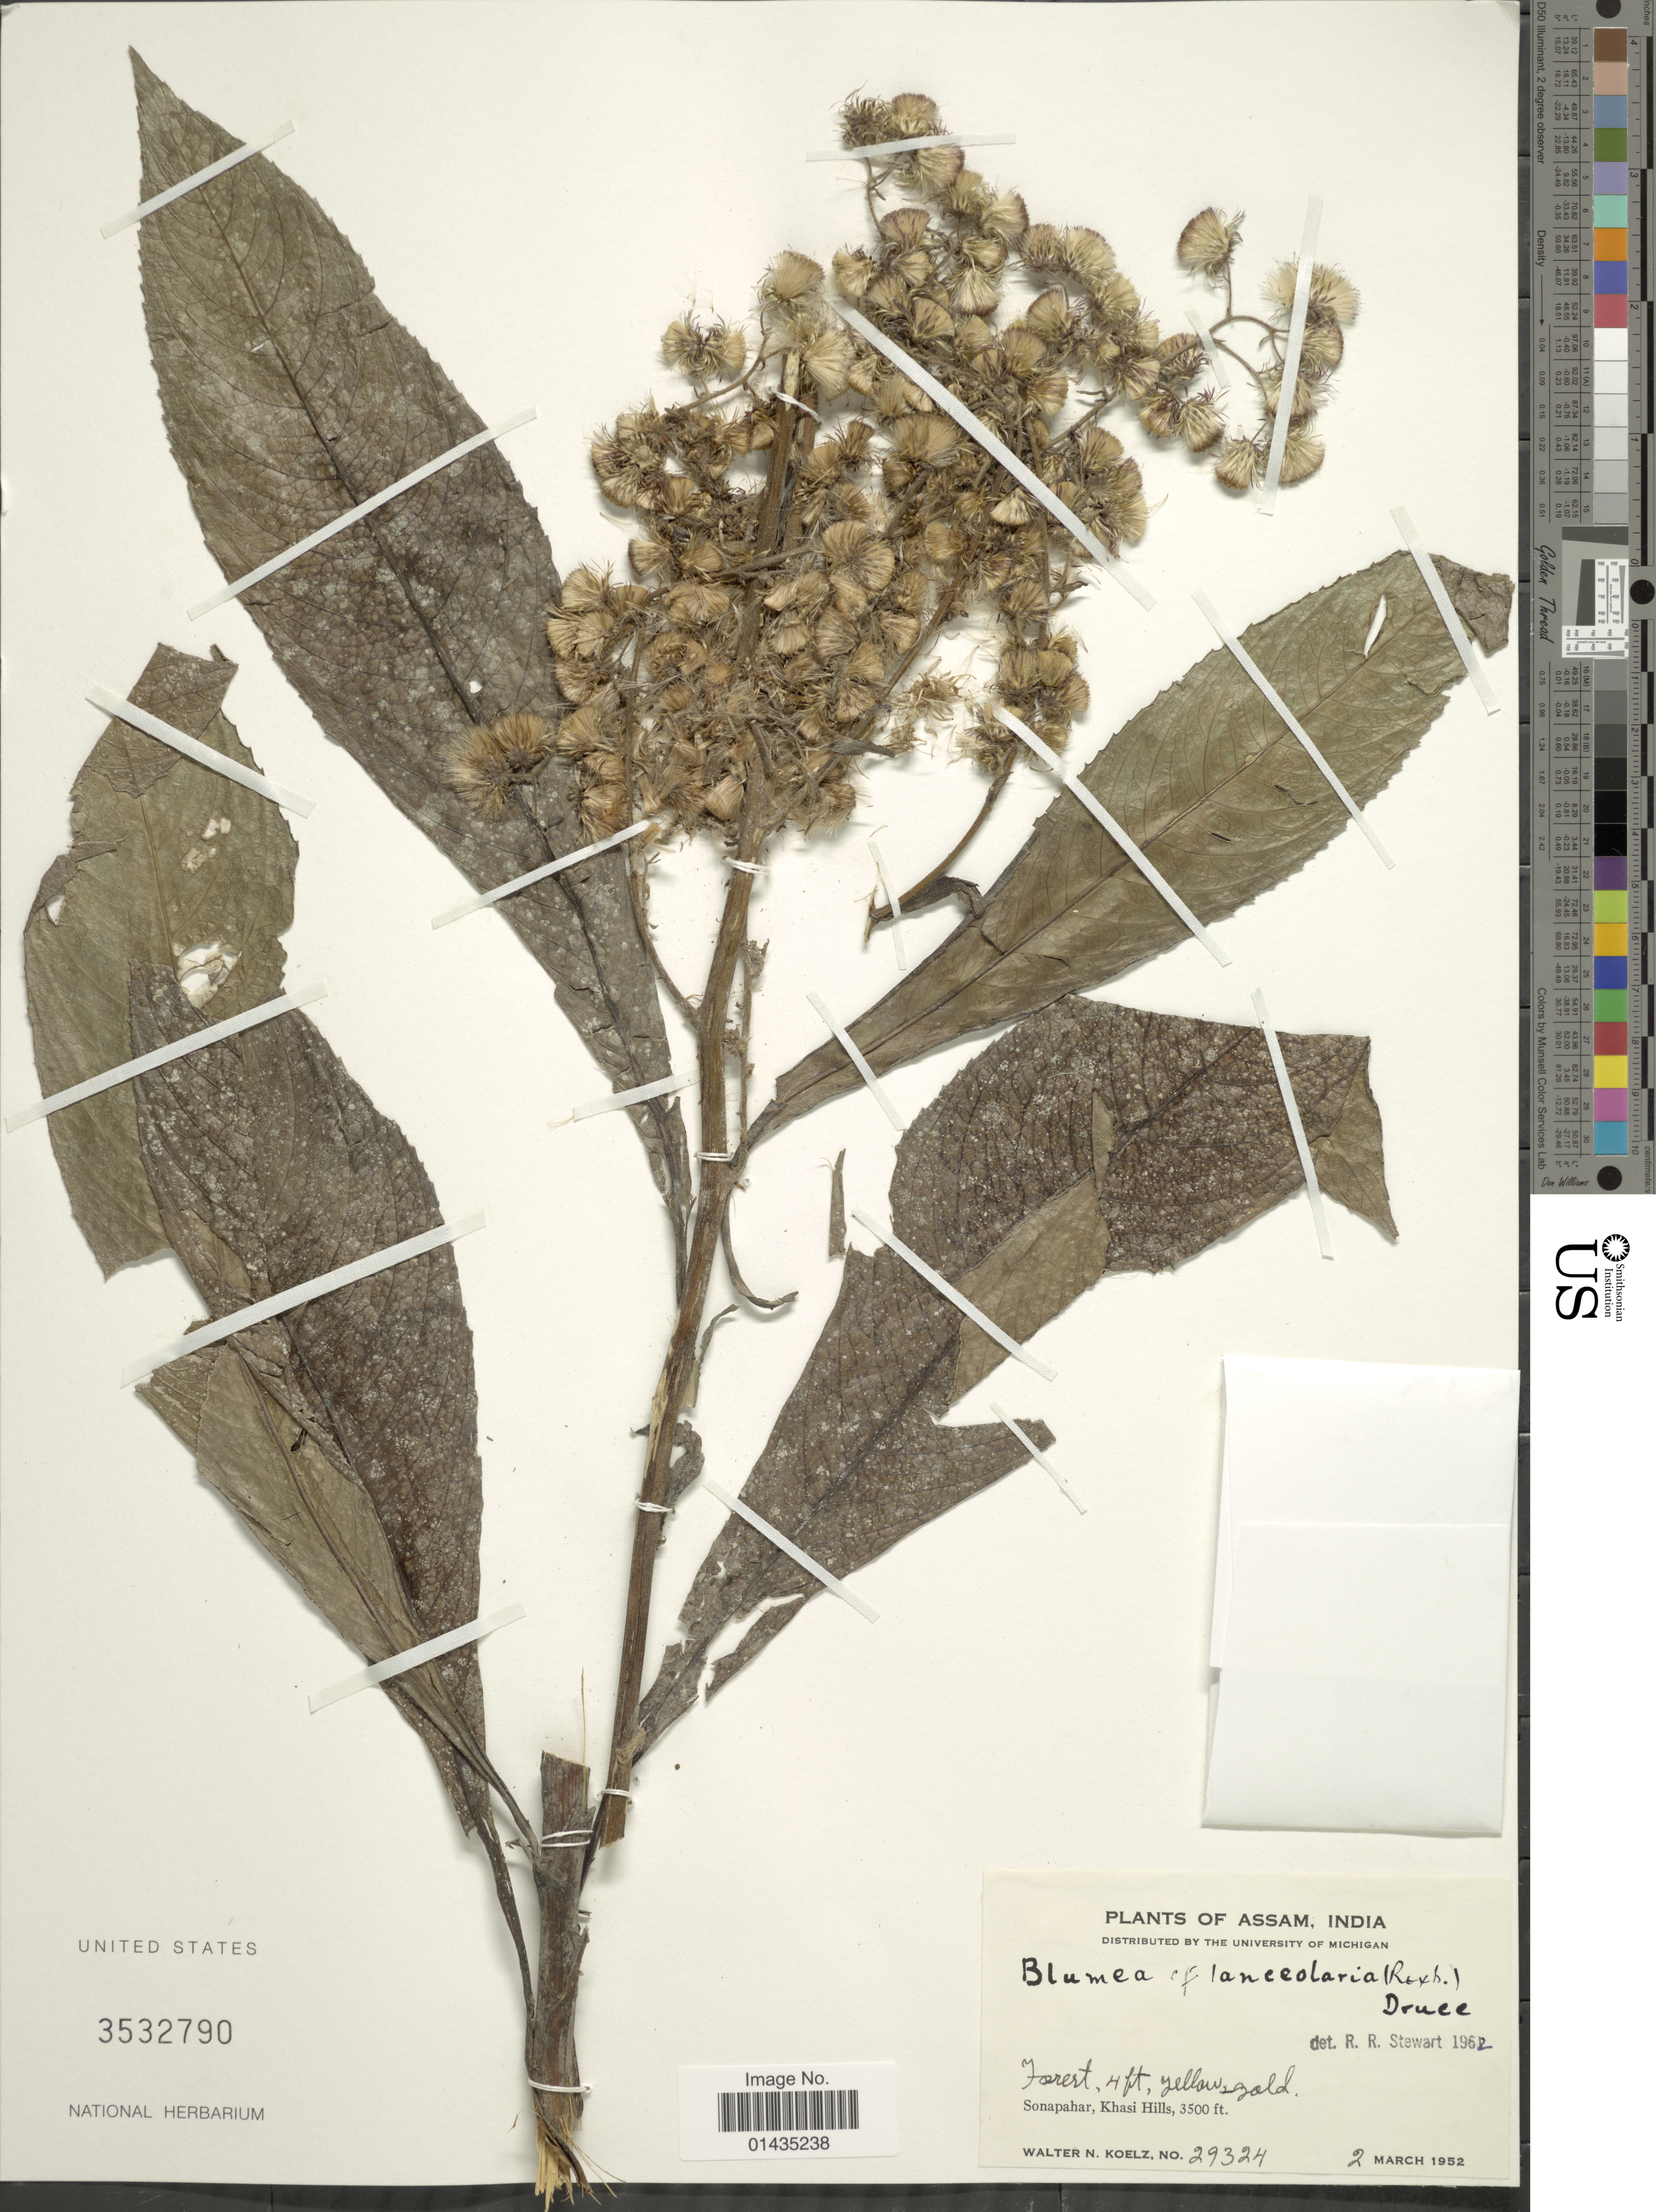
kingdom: Plantae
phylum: Tracheophyta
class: Magnoliopsida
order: Asterales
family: Asteraceae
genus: Blumea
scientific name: Blumea lanceolaria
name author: (Roxb.) Druce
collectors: W. N. Koelz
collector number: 29324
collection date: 1952-03-02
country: India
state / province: Meghalaya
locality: Sonapahar, Khasi Hills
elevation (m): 1067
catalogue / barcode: US 3532790